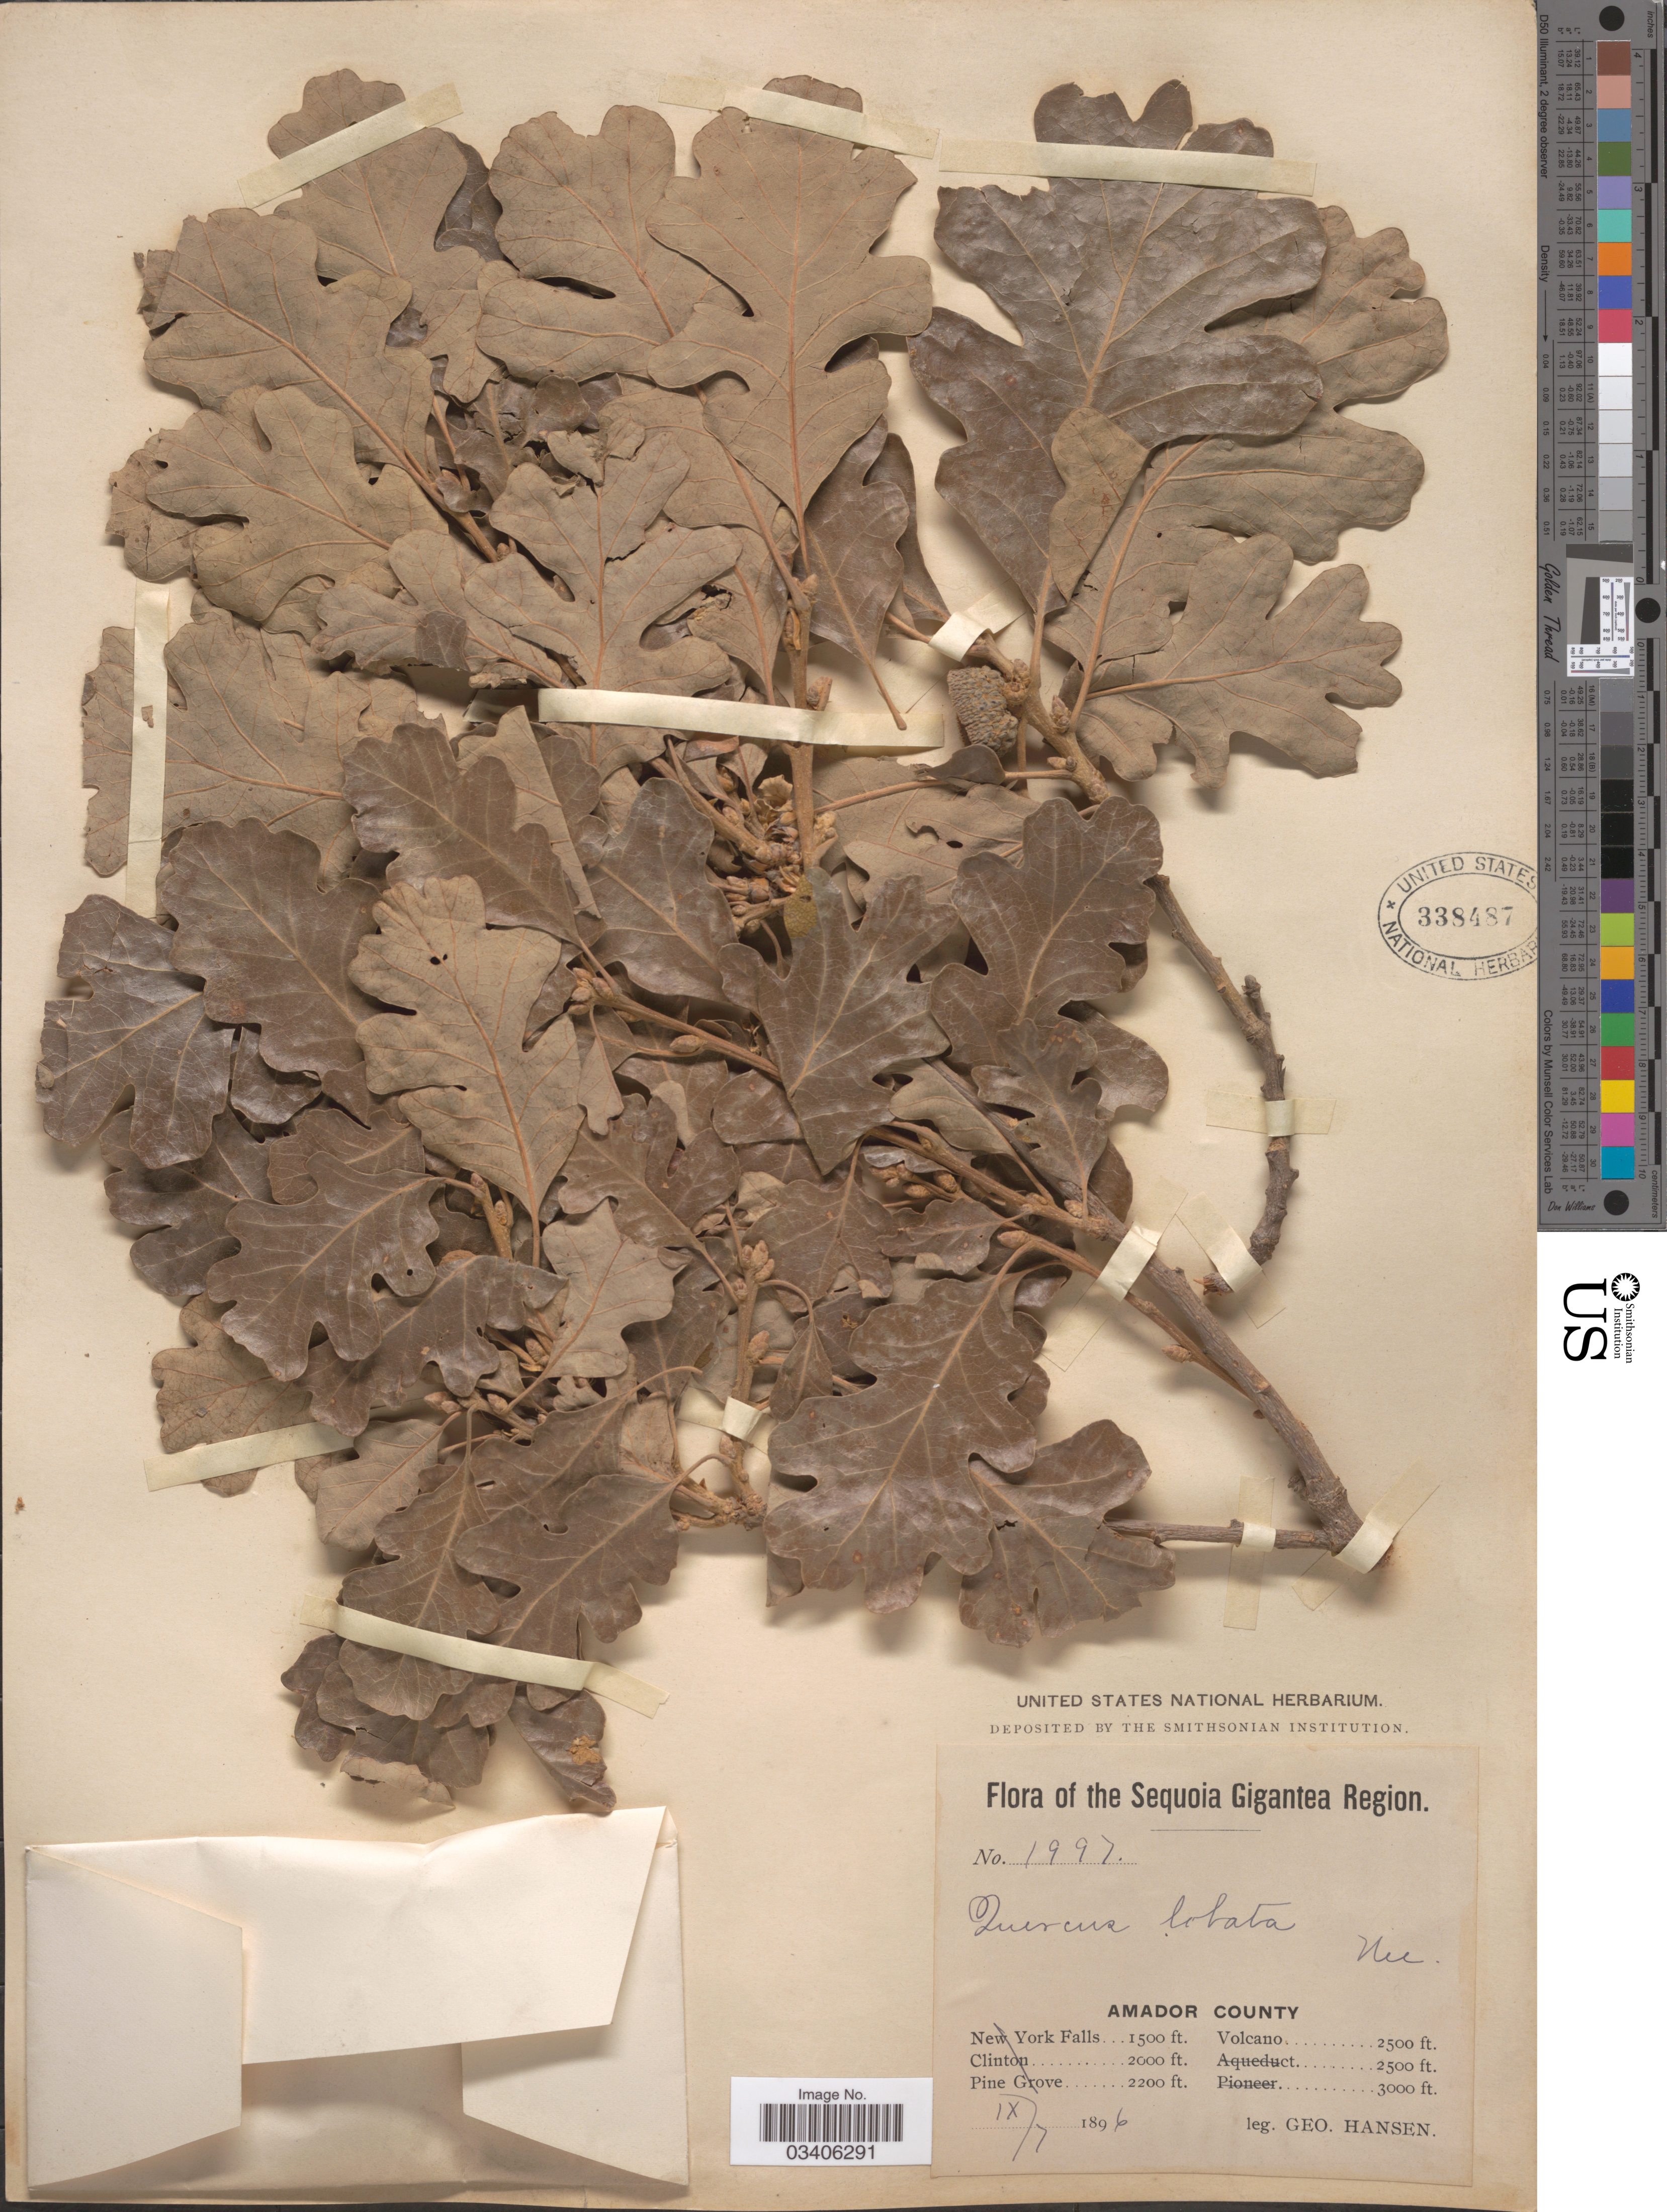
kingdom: Plantae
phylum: Tracheophyta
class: Magnoliopsida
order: Fagales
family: Fagaceae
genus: Quercus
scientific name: Quercus lobata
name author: Née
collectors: G. Hansen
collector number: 1997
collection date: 1896-09-07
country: United States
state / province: California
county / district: Amador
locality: The Sequoia Gigantea Region. Amador County. Volcano.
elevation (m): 762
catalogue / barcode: US 338487